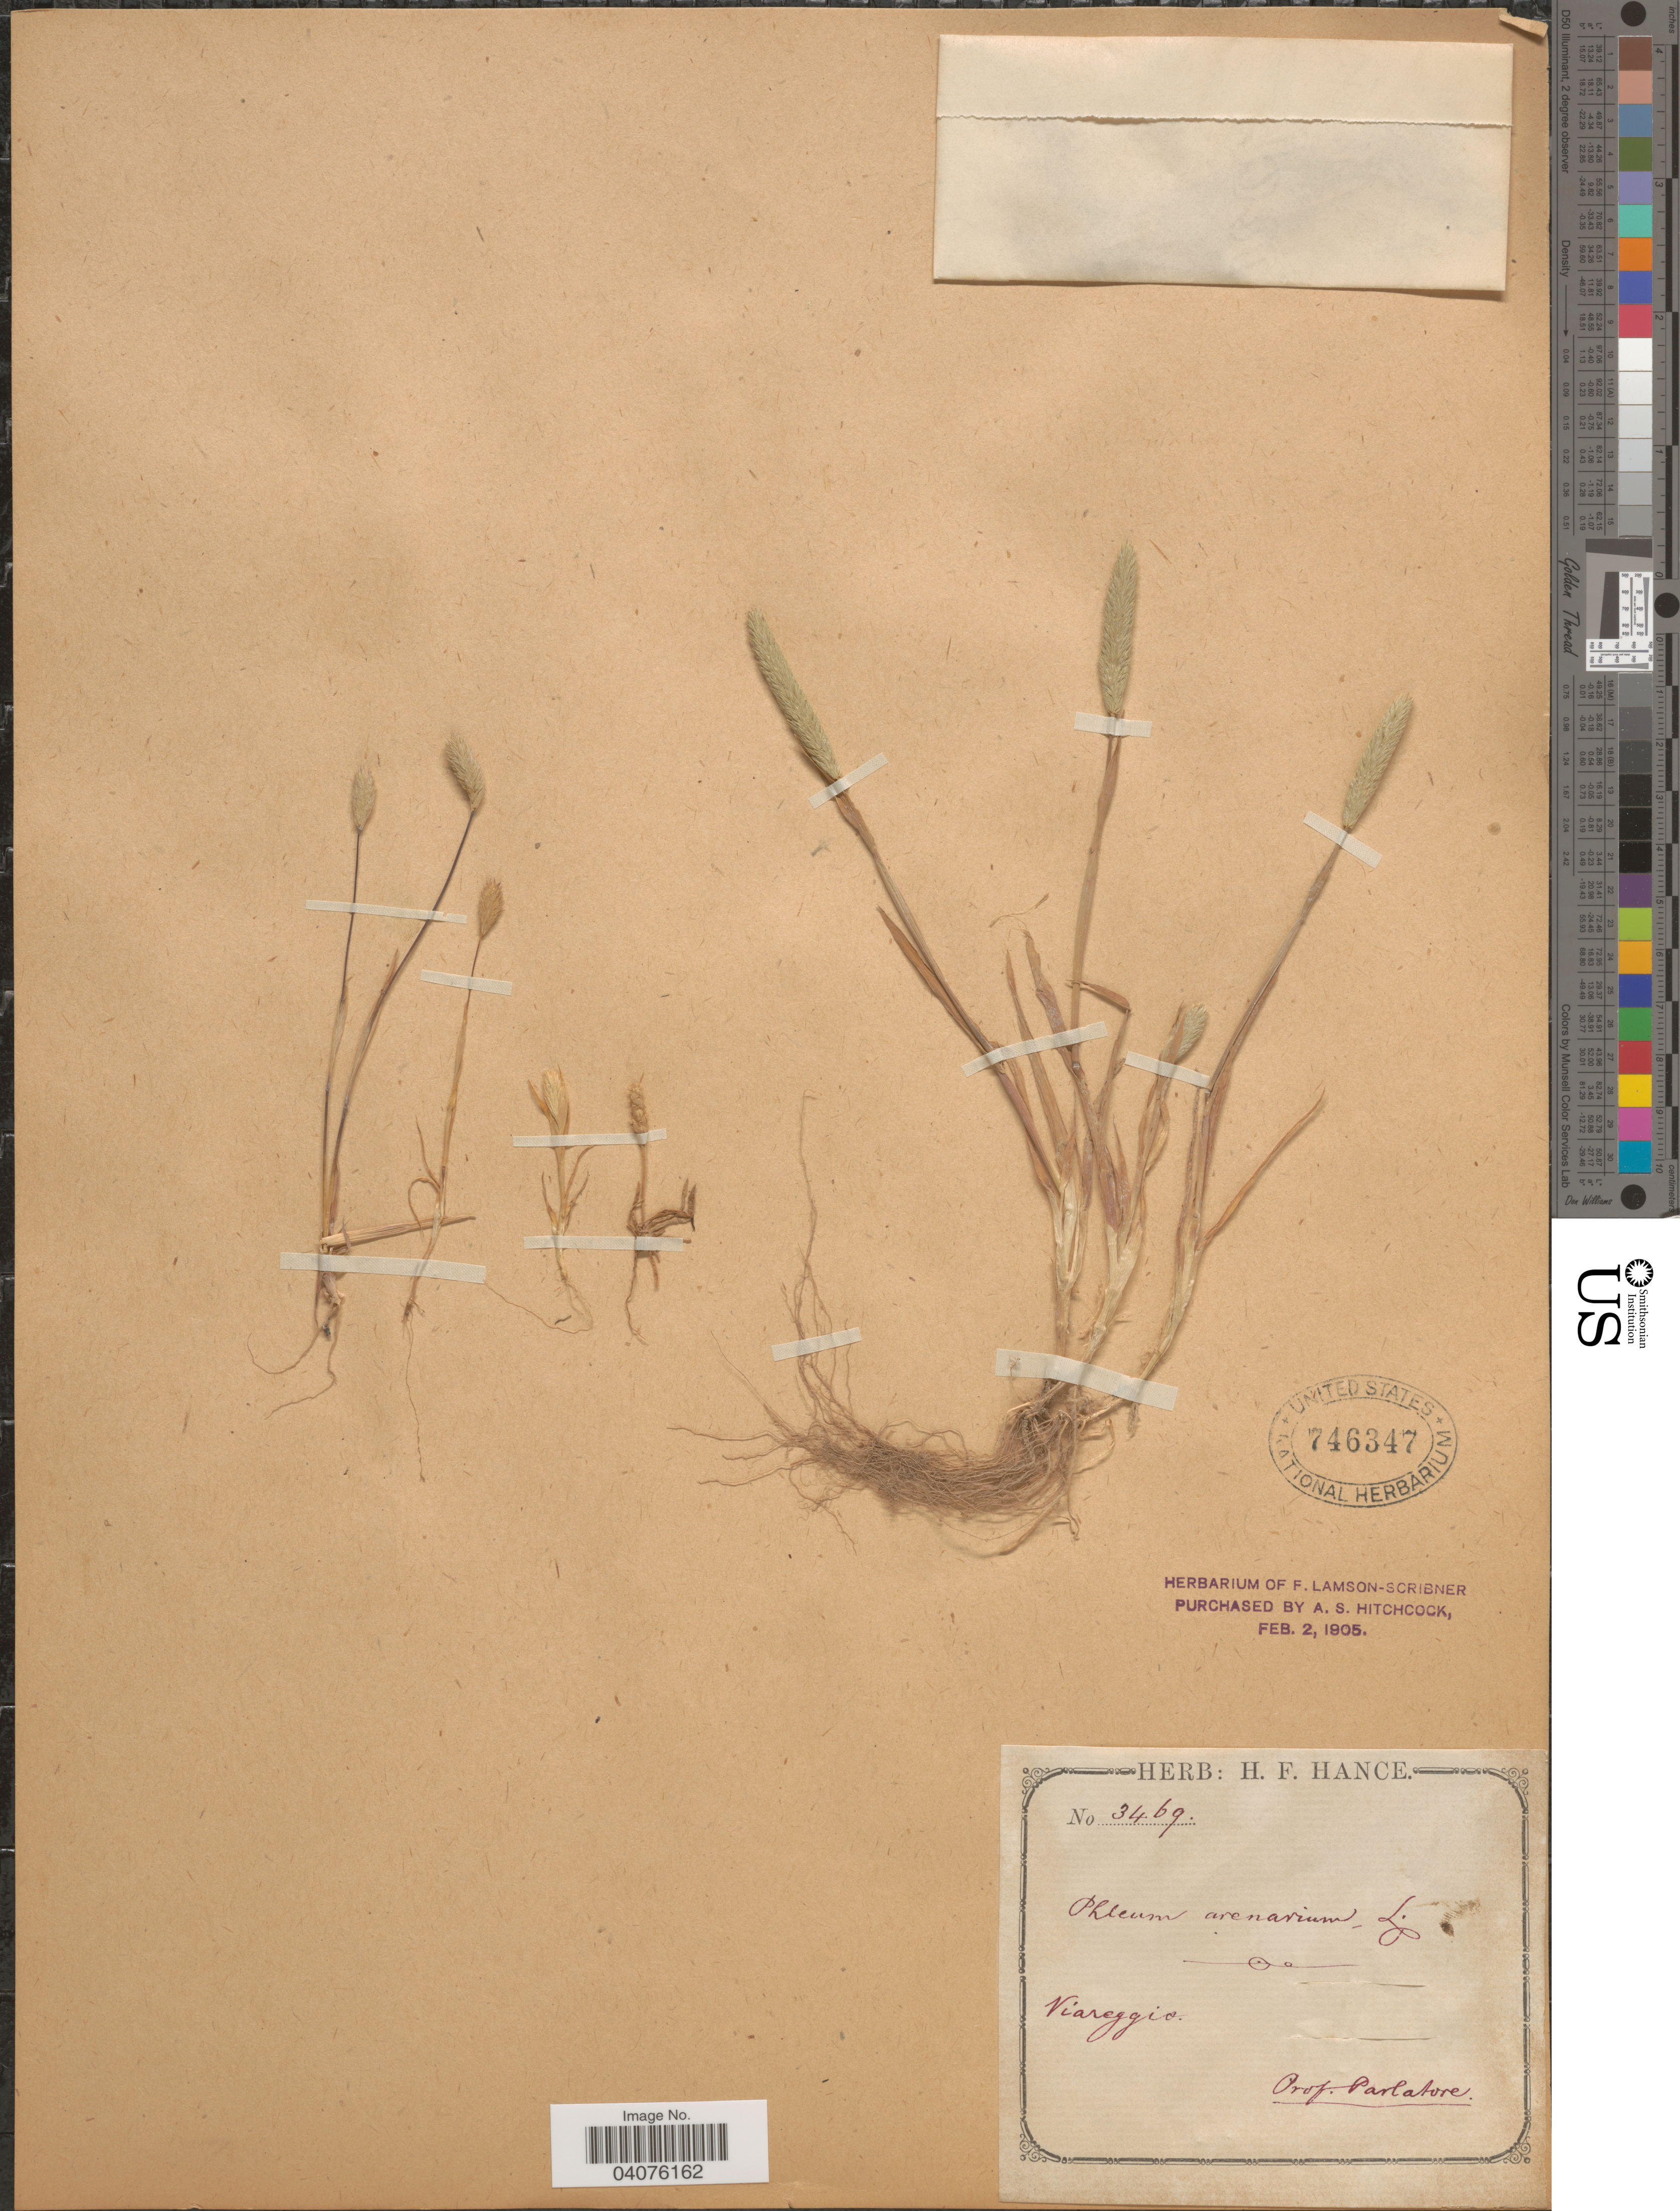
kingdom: Plantae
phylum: Tracheophyta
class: Liliopsida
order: Poales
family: Poaceae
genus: Phleum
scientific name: Phleum arenarium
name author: L.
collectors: Parlatore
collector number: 3469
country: Italy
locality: Viareggio.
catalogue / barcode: US 746347